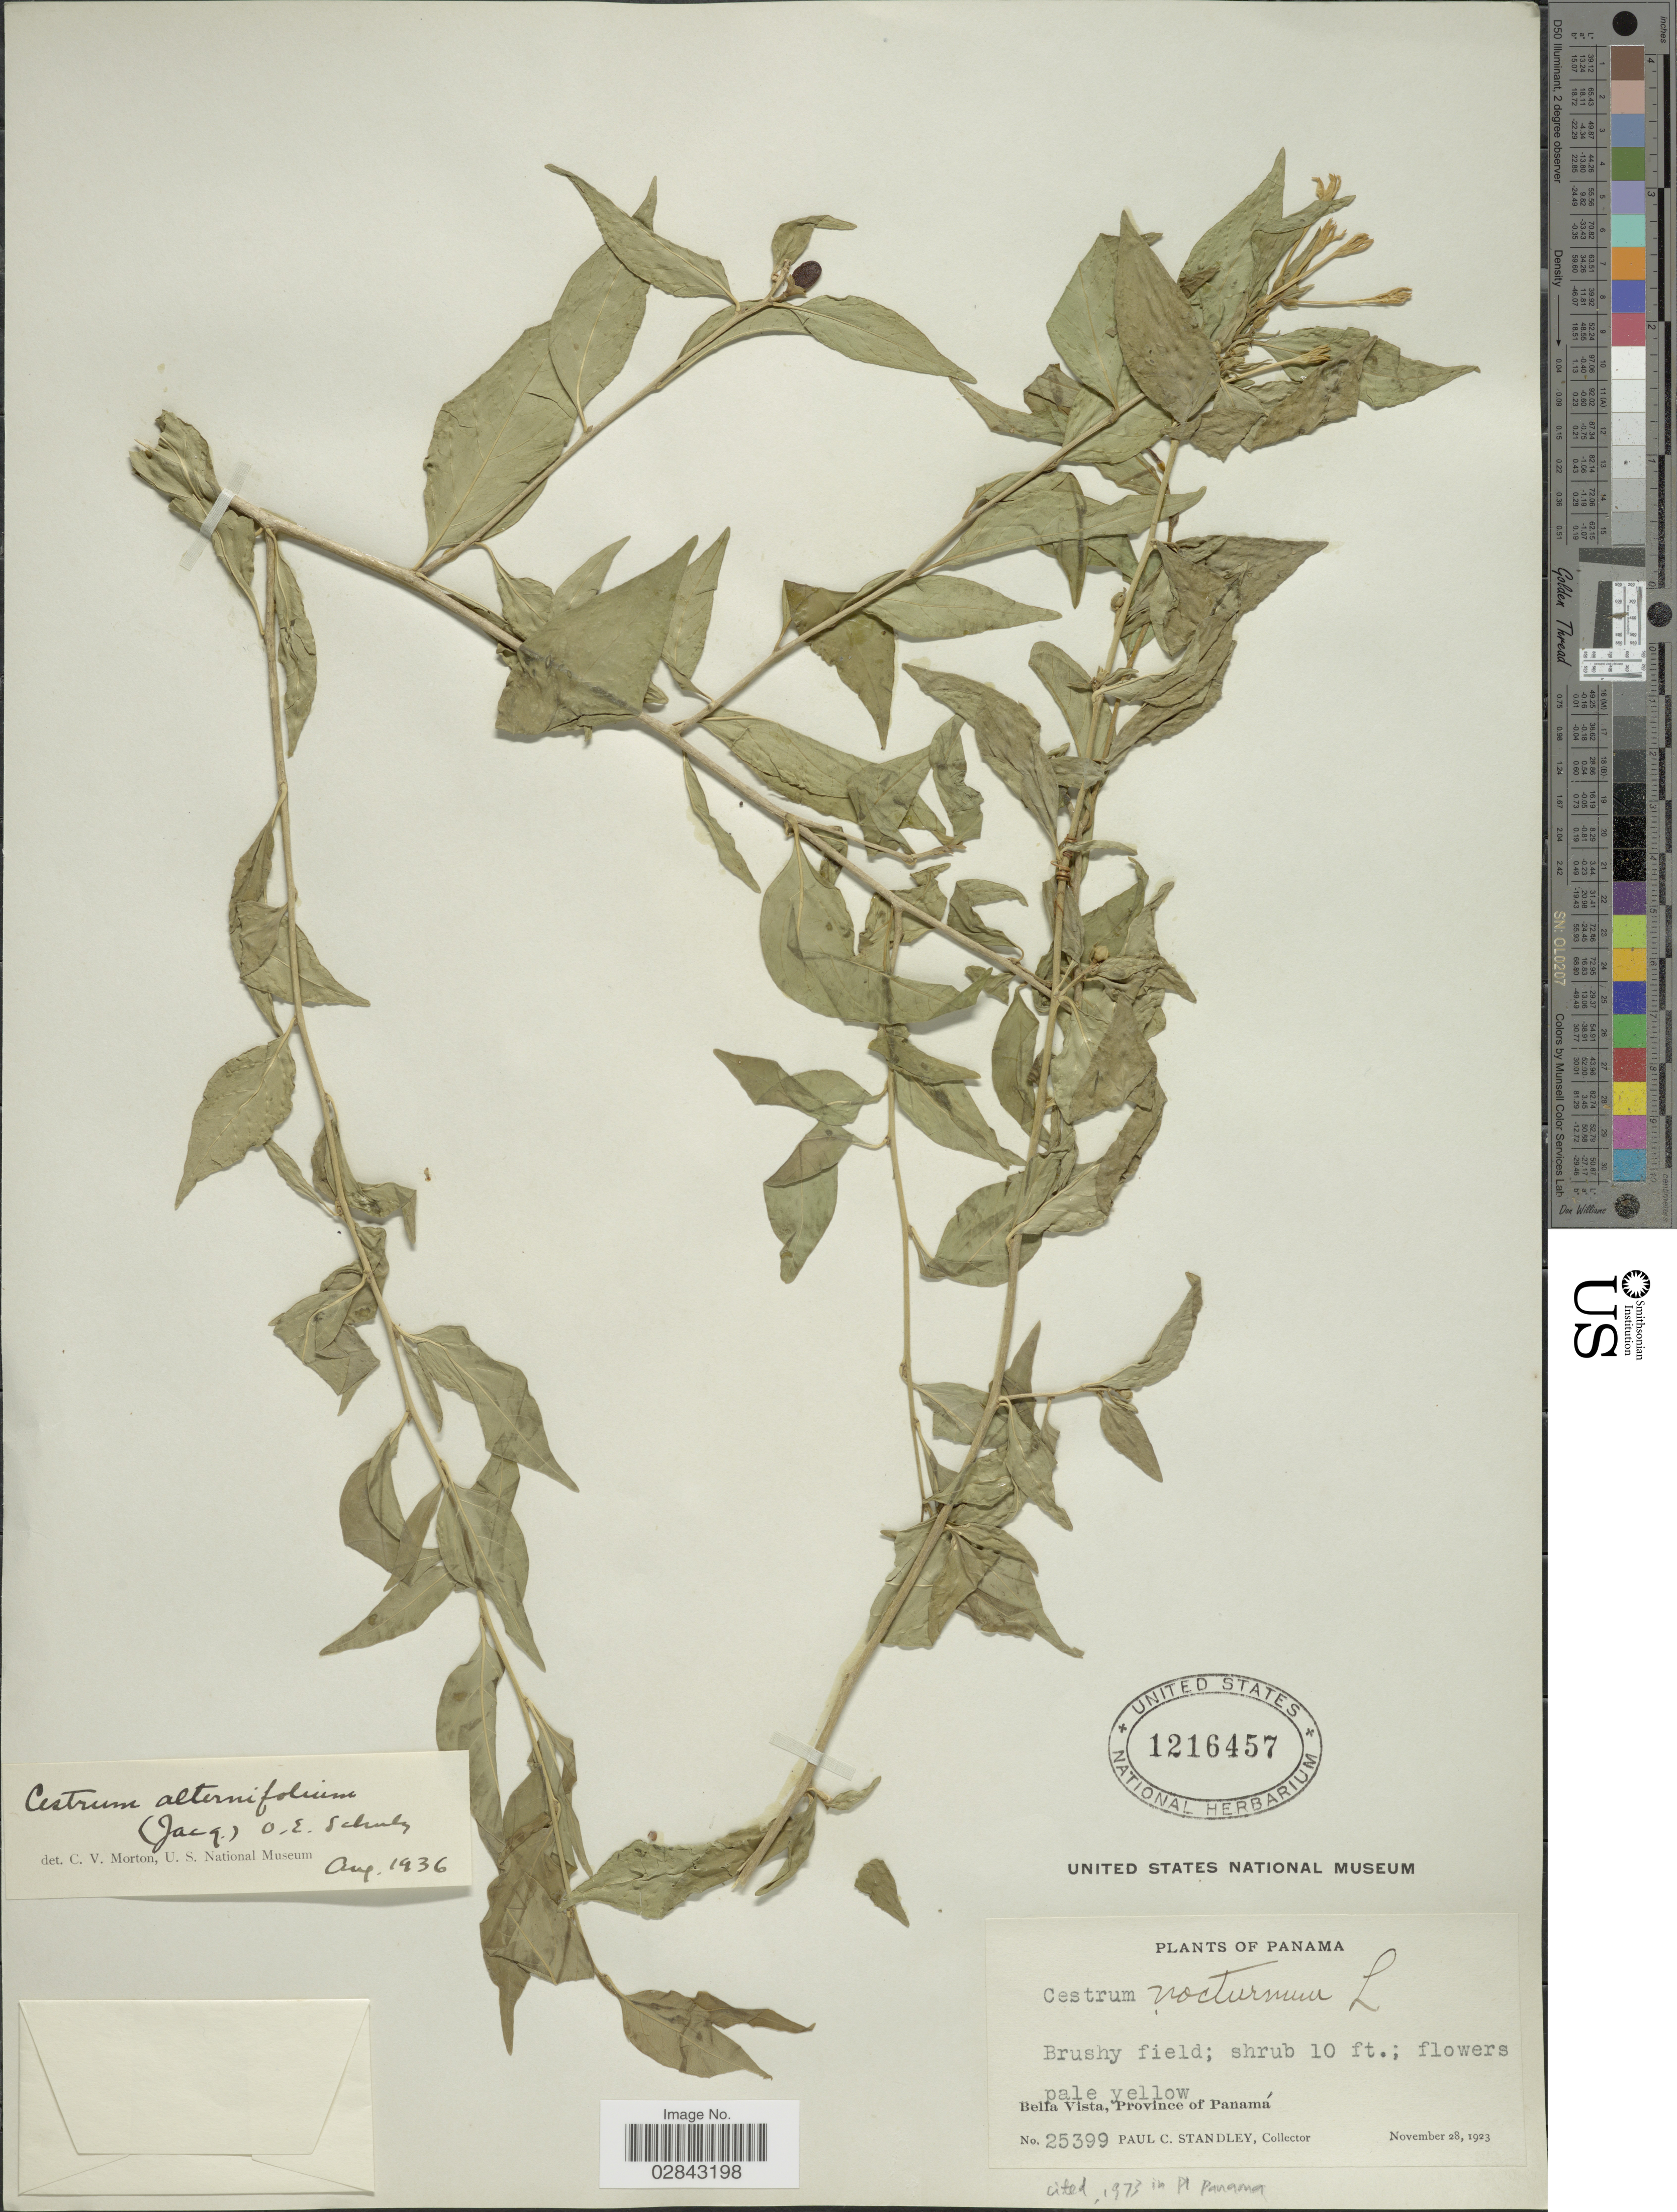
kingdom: Plantae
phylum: Tracheophyta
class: Magnoliopsida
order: Solanales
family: Solanaceae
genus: Cestrum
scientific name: Cestrum alternifolium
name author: (Jacq.) O.E. Schulz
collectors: P. C. Standley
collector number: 25399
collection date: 1923-11-28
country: Panama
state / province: Panamá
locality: Bella Vista, Province of Panamá.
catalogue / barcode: US 1216457